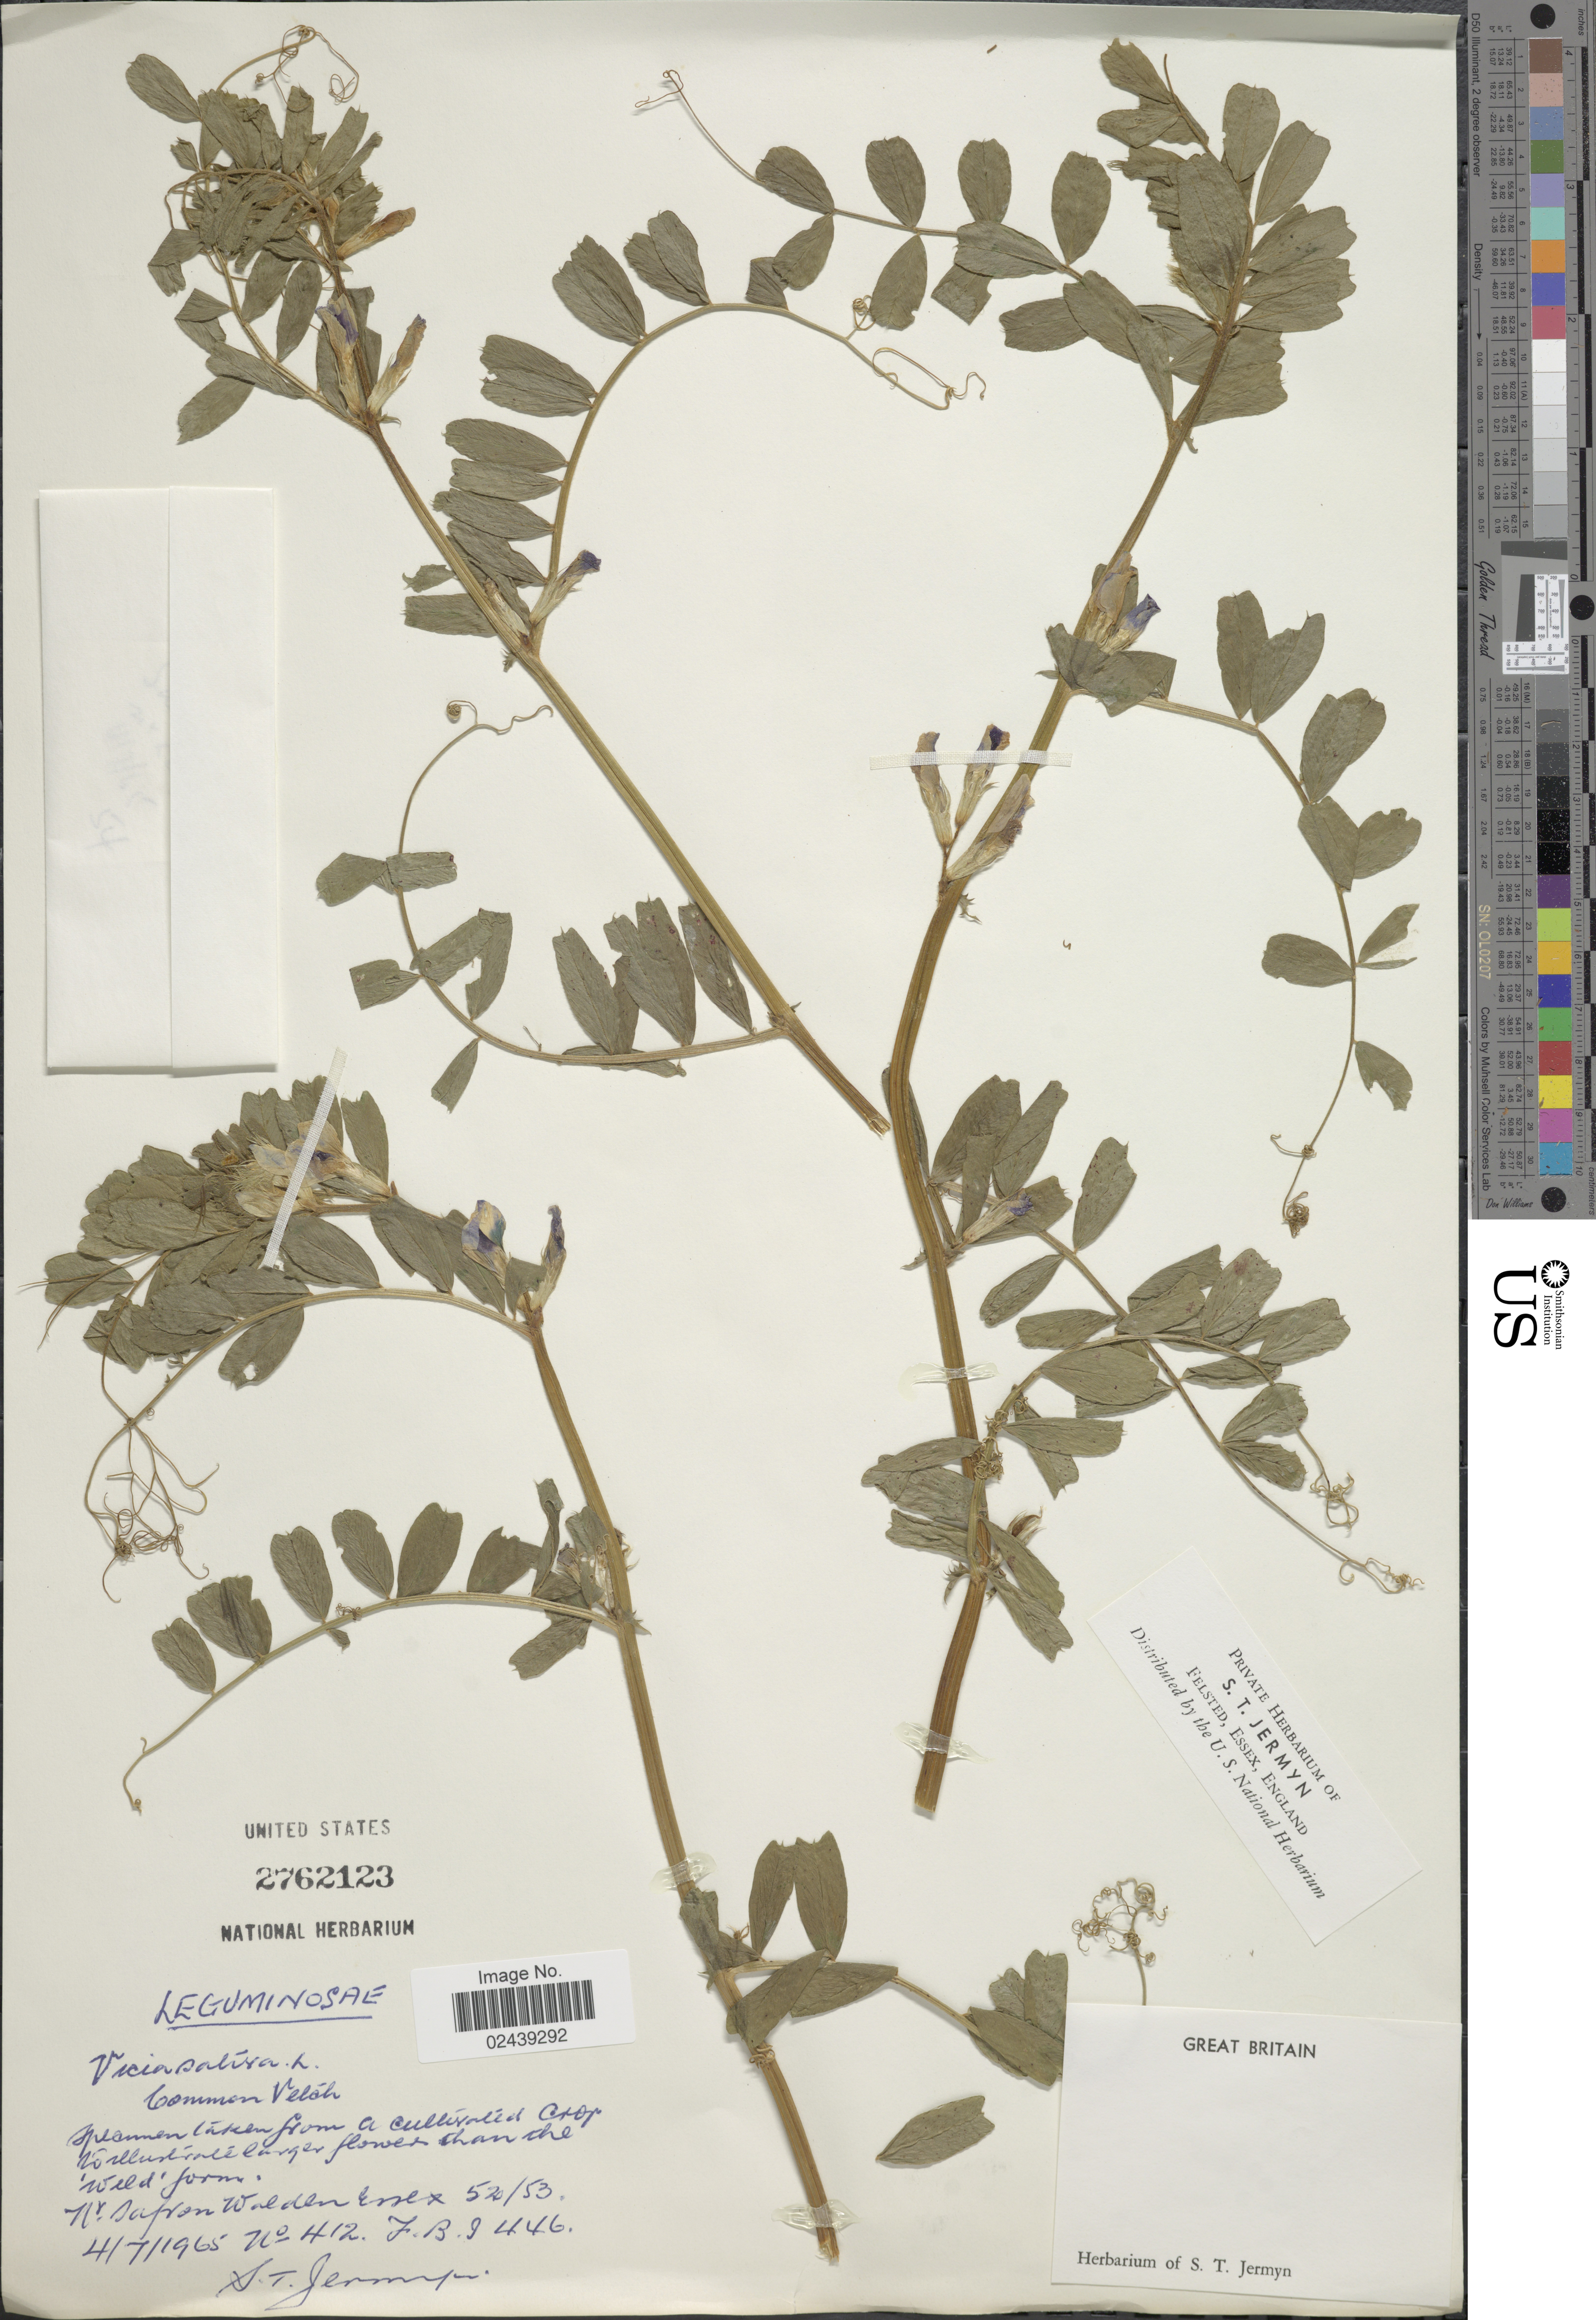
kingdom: Plantae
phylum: Tracheophyta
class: Magnoliopsida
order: Fabales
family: Fabaceae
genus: Vicia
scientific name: Vicia sativa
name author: L.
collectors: S. Jermyn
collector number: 412/J.B.I.446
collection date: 1965-07-04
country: United Kingdom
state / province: England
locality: Great Britain. Safron Walden Essex 52/53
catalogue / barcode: US 2762123